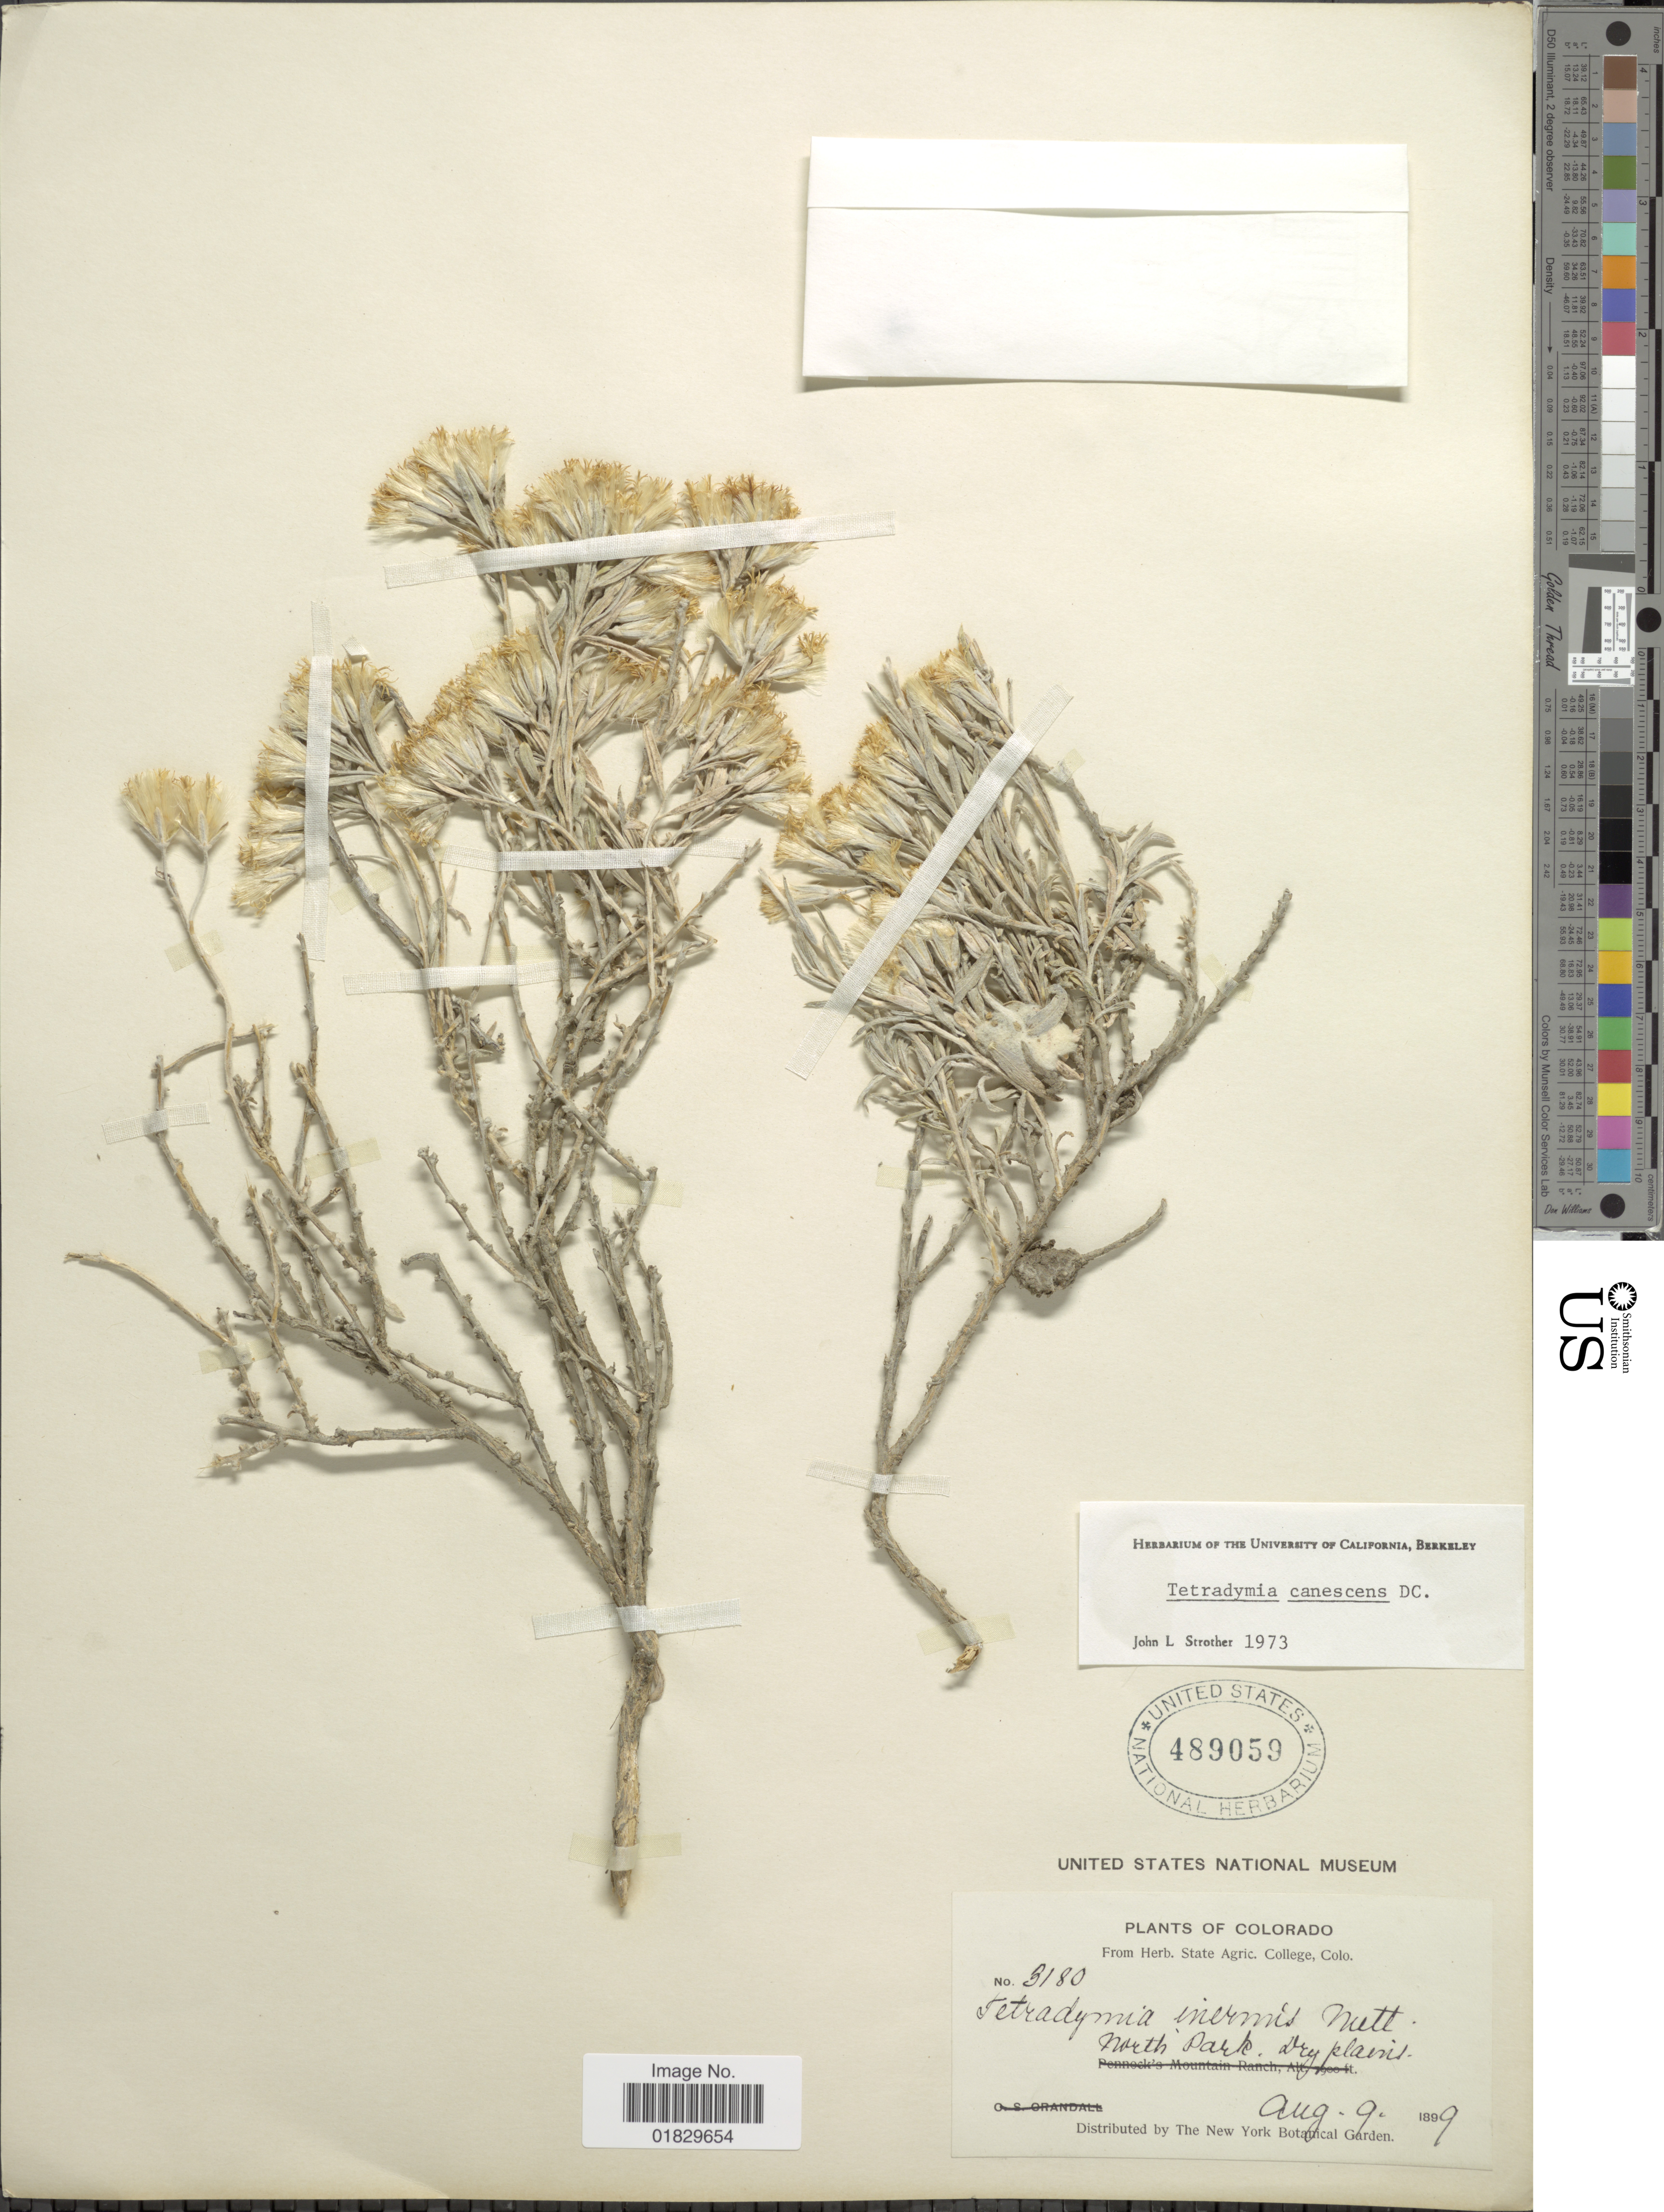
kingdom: Plantae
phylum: Tracheophyta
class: Magnoliopsida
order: Asterales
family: Asteraceae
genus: Tetradymia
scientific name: Tetradymia canescens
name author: DC.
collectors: ex herb. State Agric. College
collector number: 3180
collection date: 1899-08-09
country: United States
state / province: Colorado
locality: North Park, dry plains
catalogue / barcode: US 489059